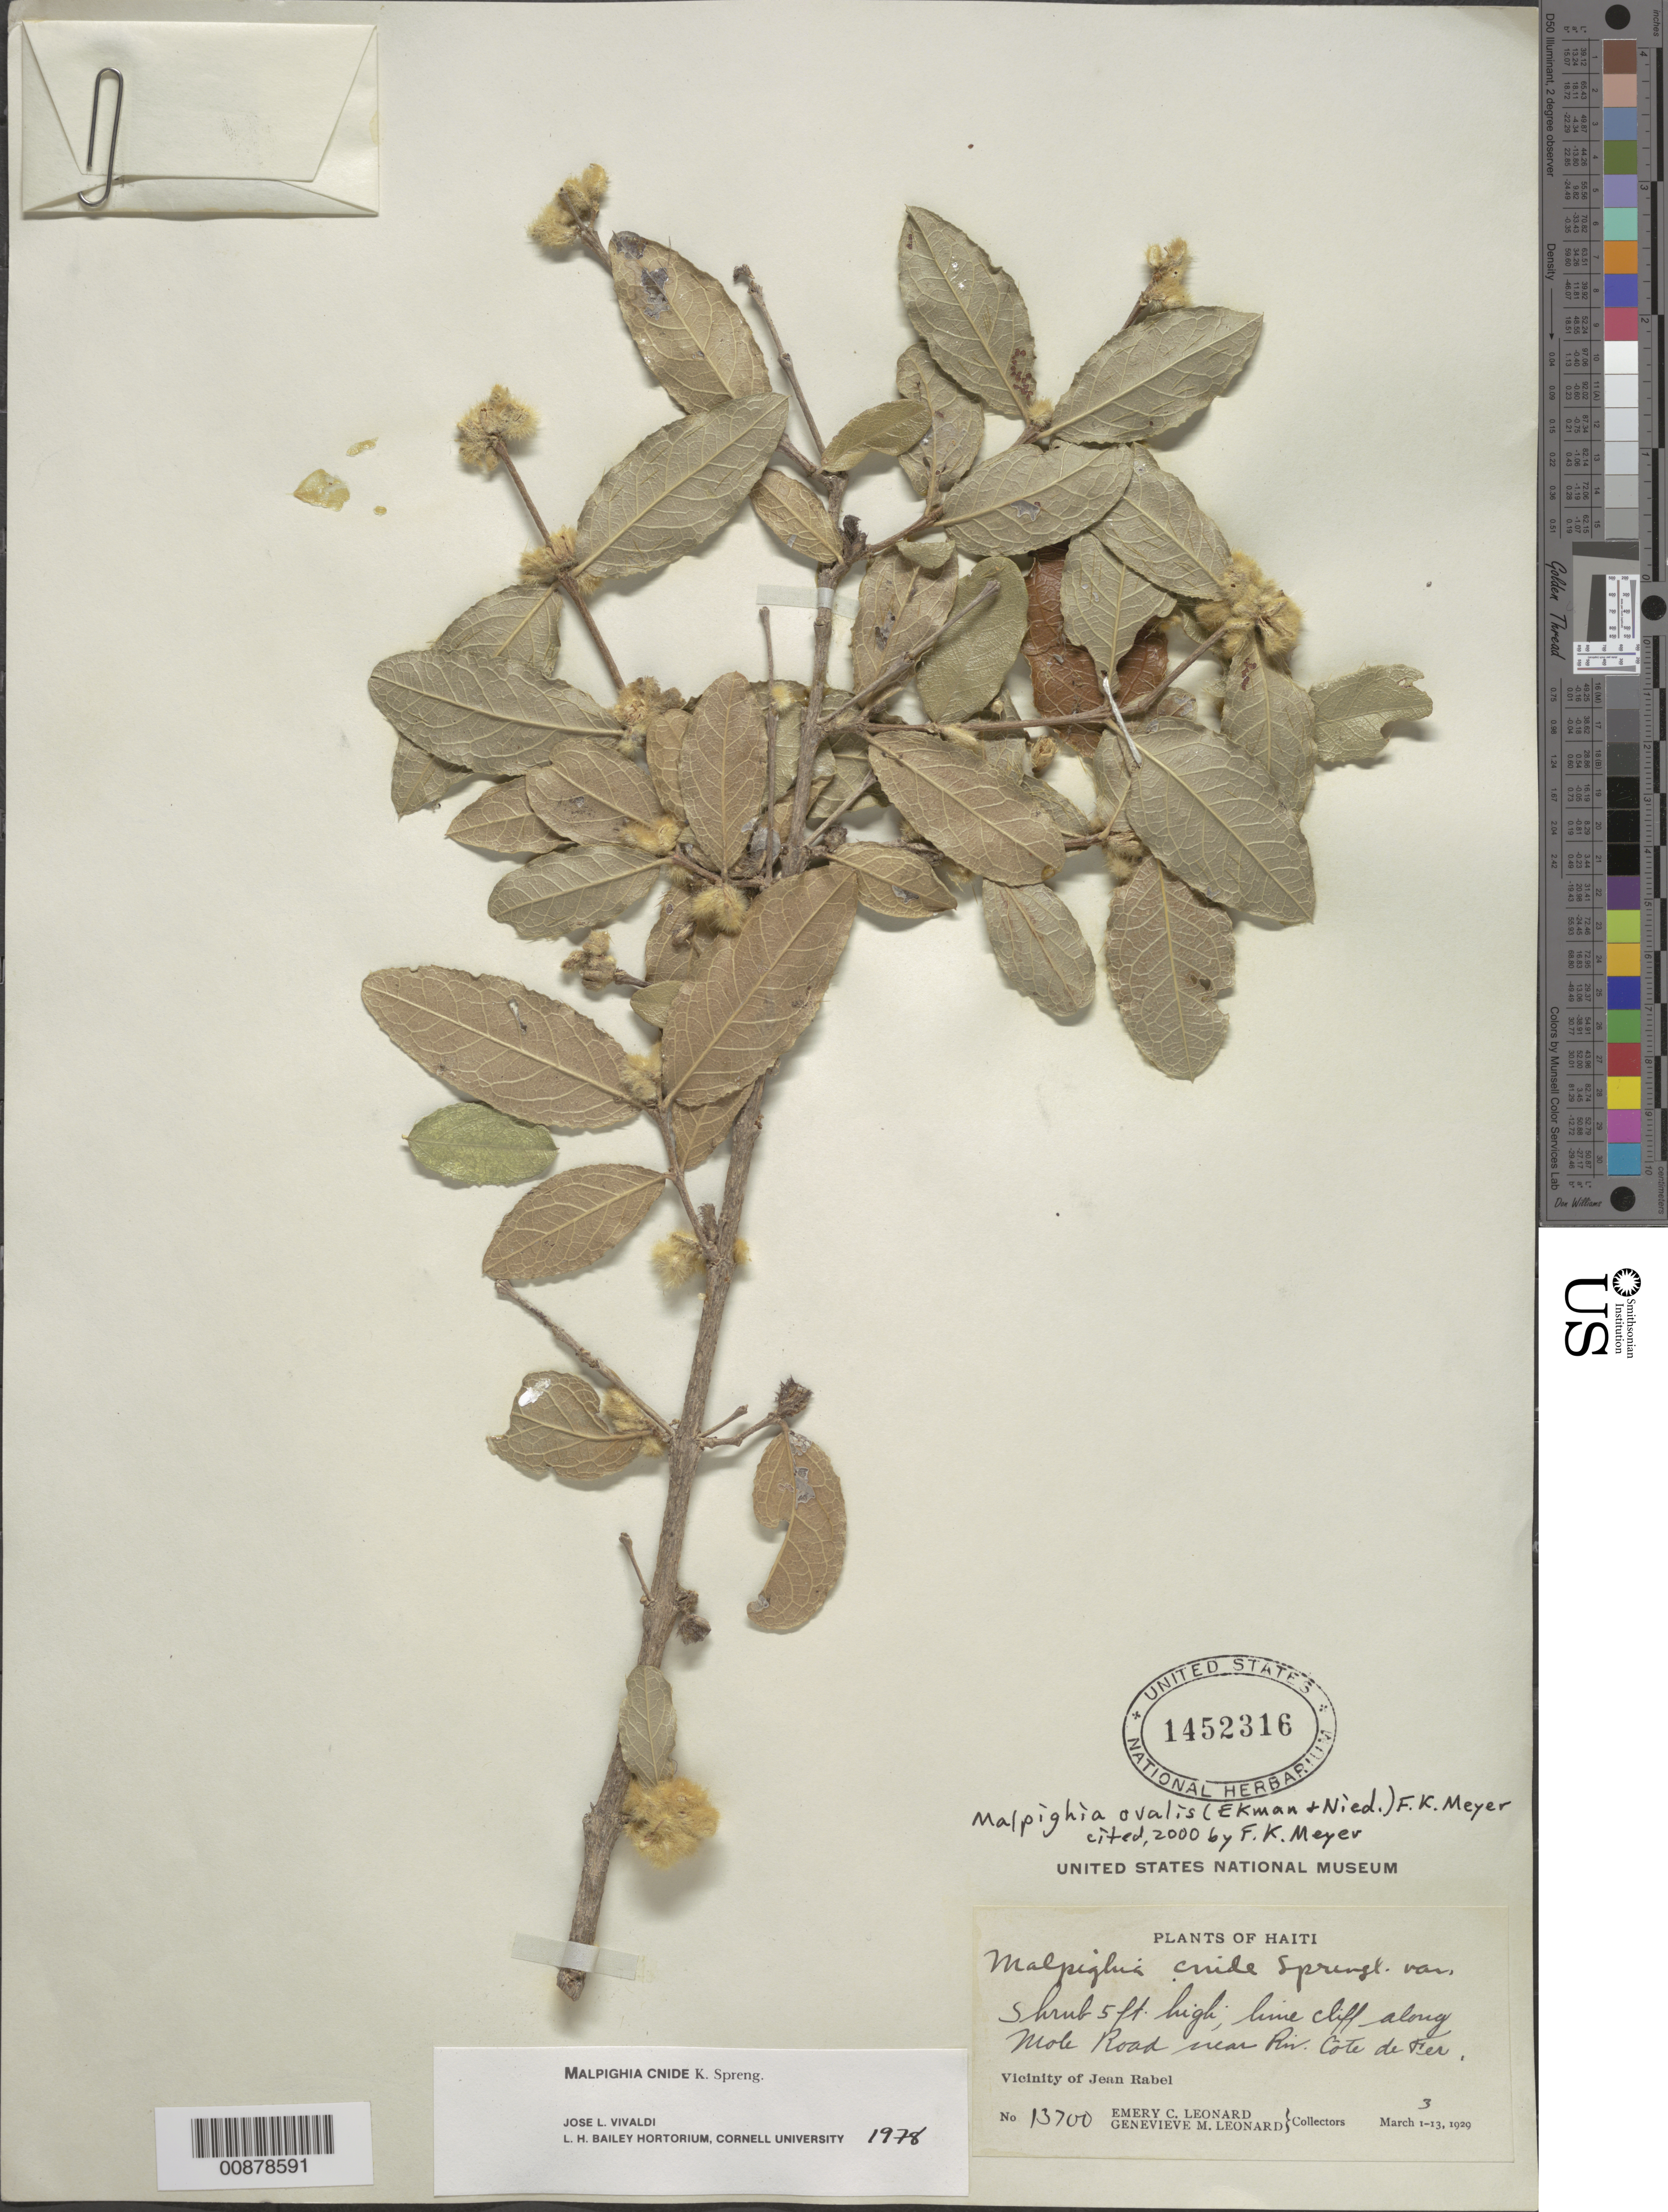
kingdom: Plantae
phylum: Tracheophyta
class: Magnoliopsida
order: Malpighiales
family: Malpighiaceae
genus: Malpighia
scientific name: Malpighia cnide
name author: Spreng.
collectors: E. C. Leonard & G. M. Leonard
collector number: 13700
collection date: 1929-03-03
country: Haiti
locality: Lime cliff along Mole Road near Riv. Côte de Fer. Vicinity of Jean Rabel.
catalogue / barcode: US 1452316